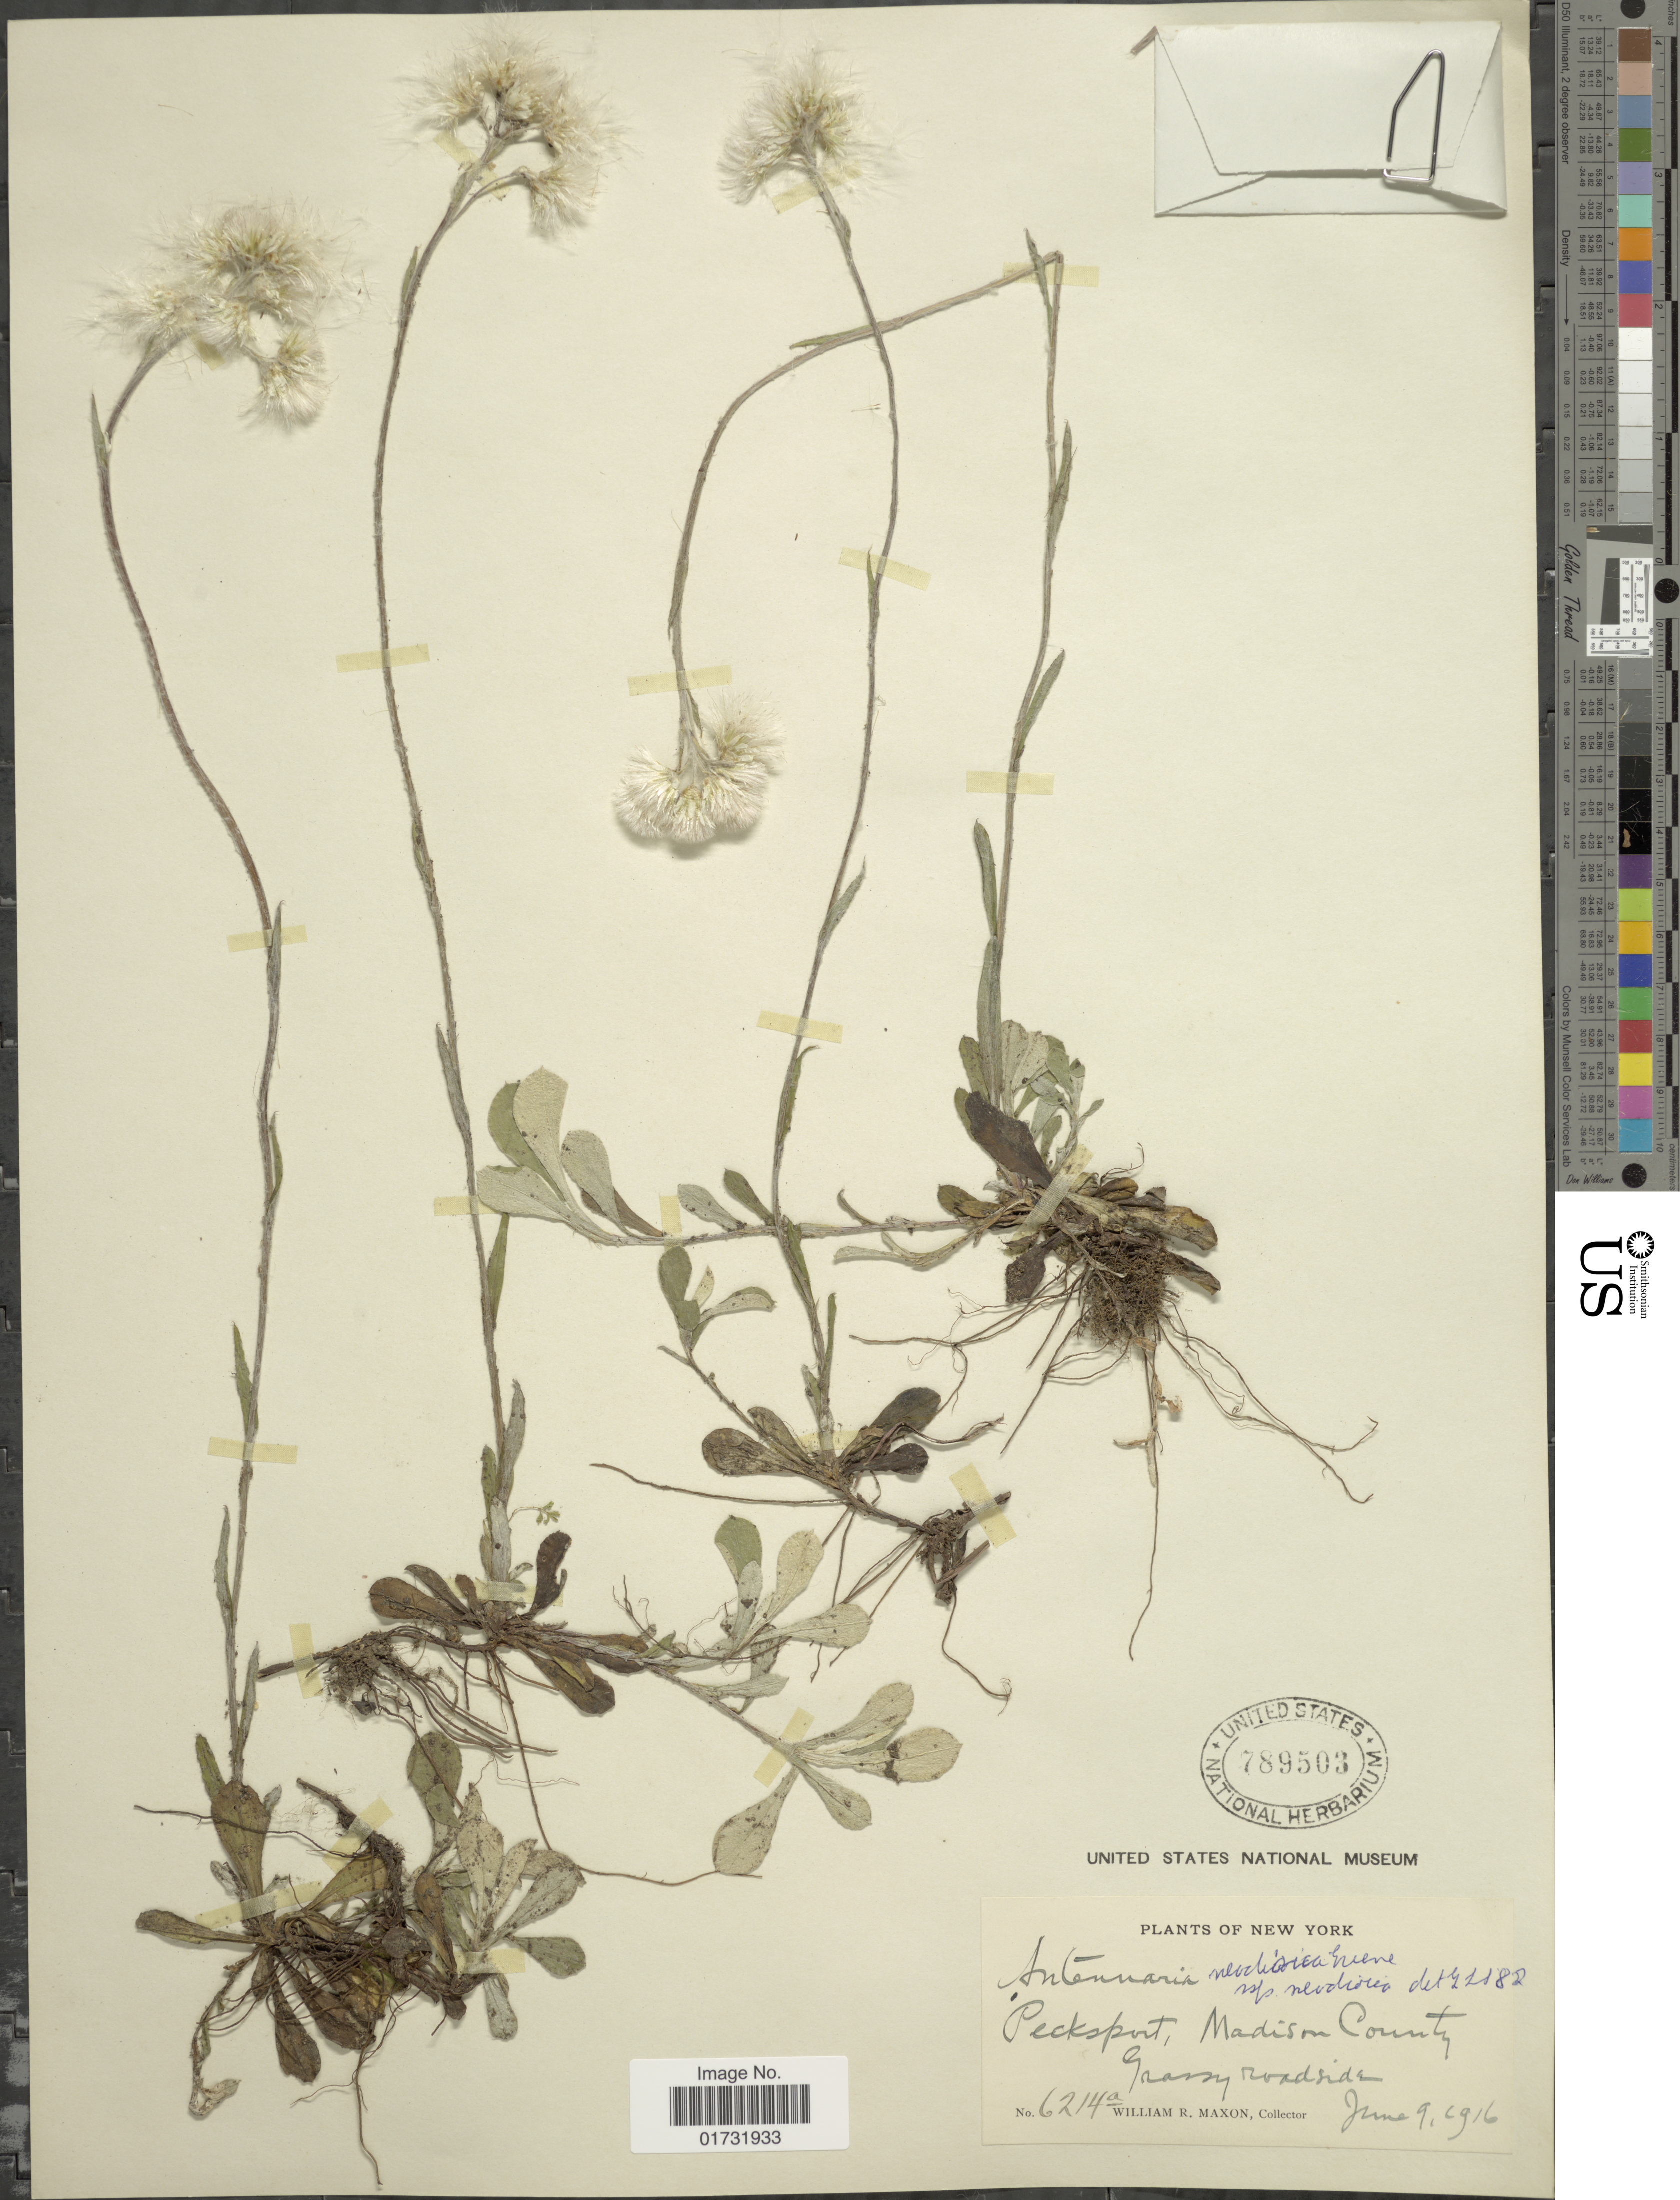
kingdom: Plantae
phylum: Tracheophyta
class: Magnoliopsida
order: Asterales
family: Asteraceae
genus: Antennaria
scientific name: Antennaria neodioica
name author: Greene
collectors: W. R. Maxon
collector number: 6214a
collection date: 1916-06-09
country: United States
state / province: New York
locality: Pecksport, Madison County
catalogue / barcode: US 789503